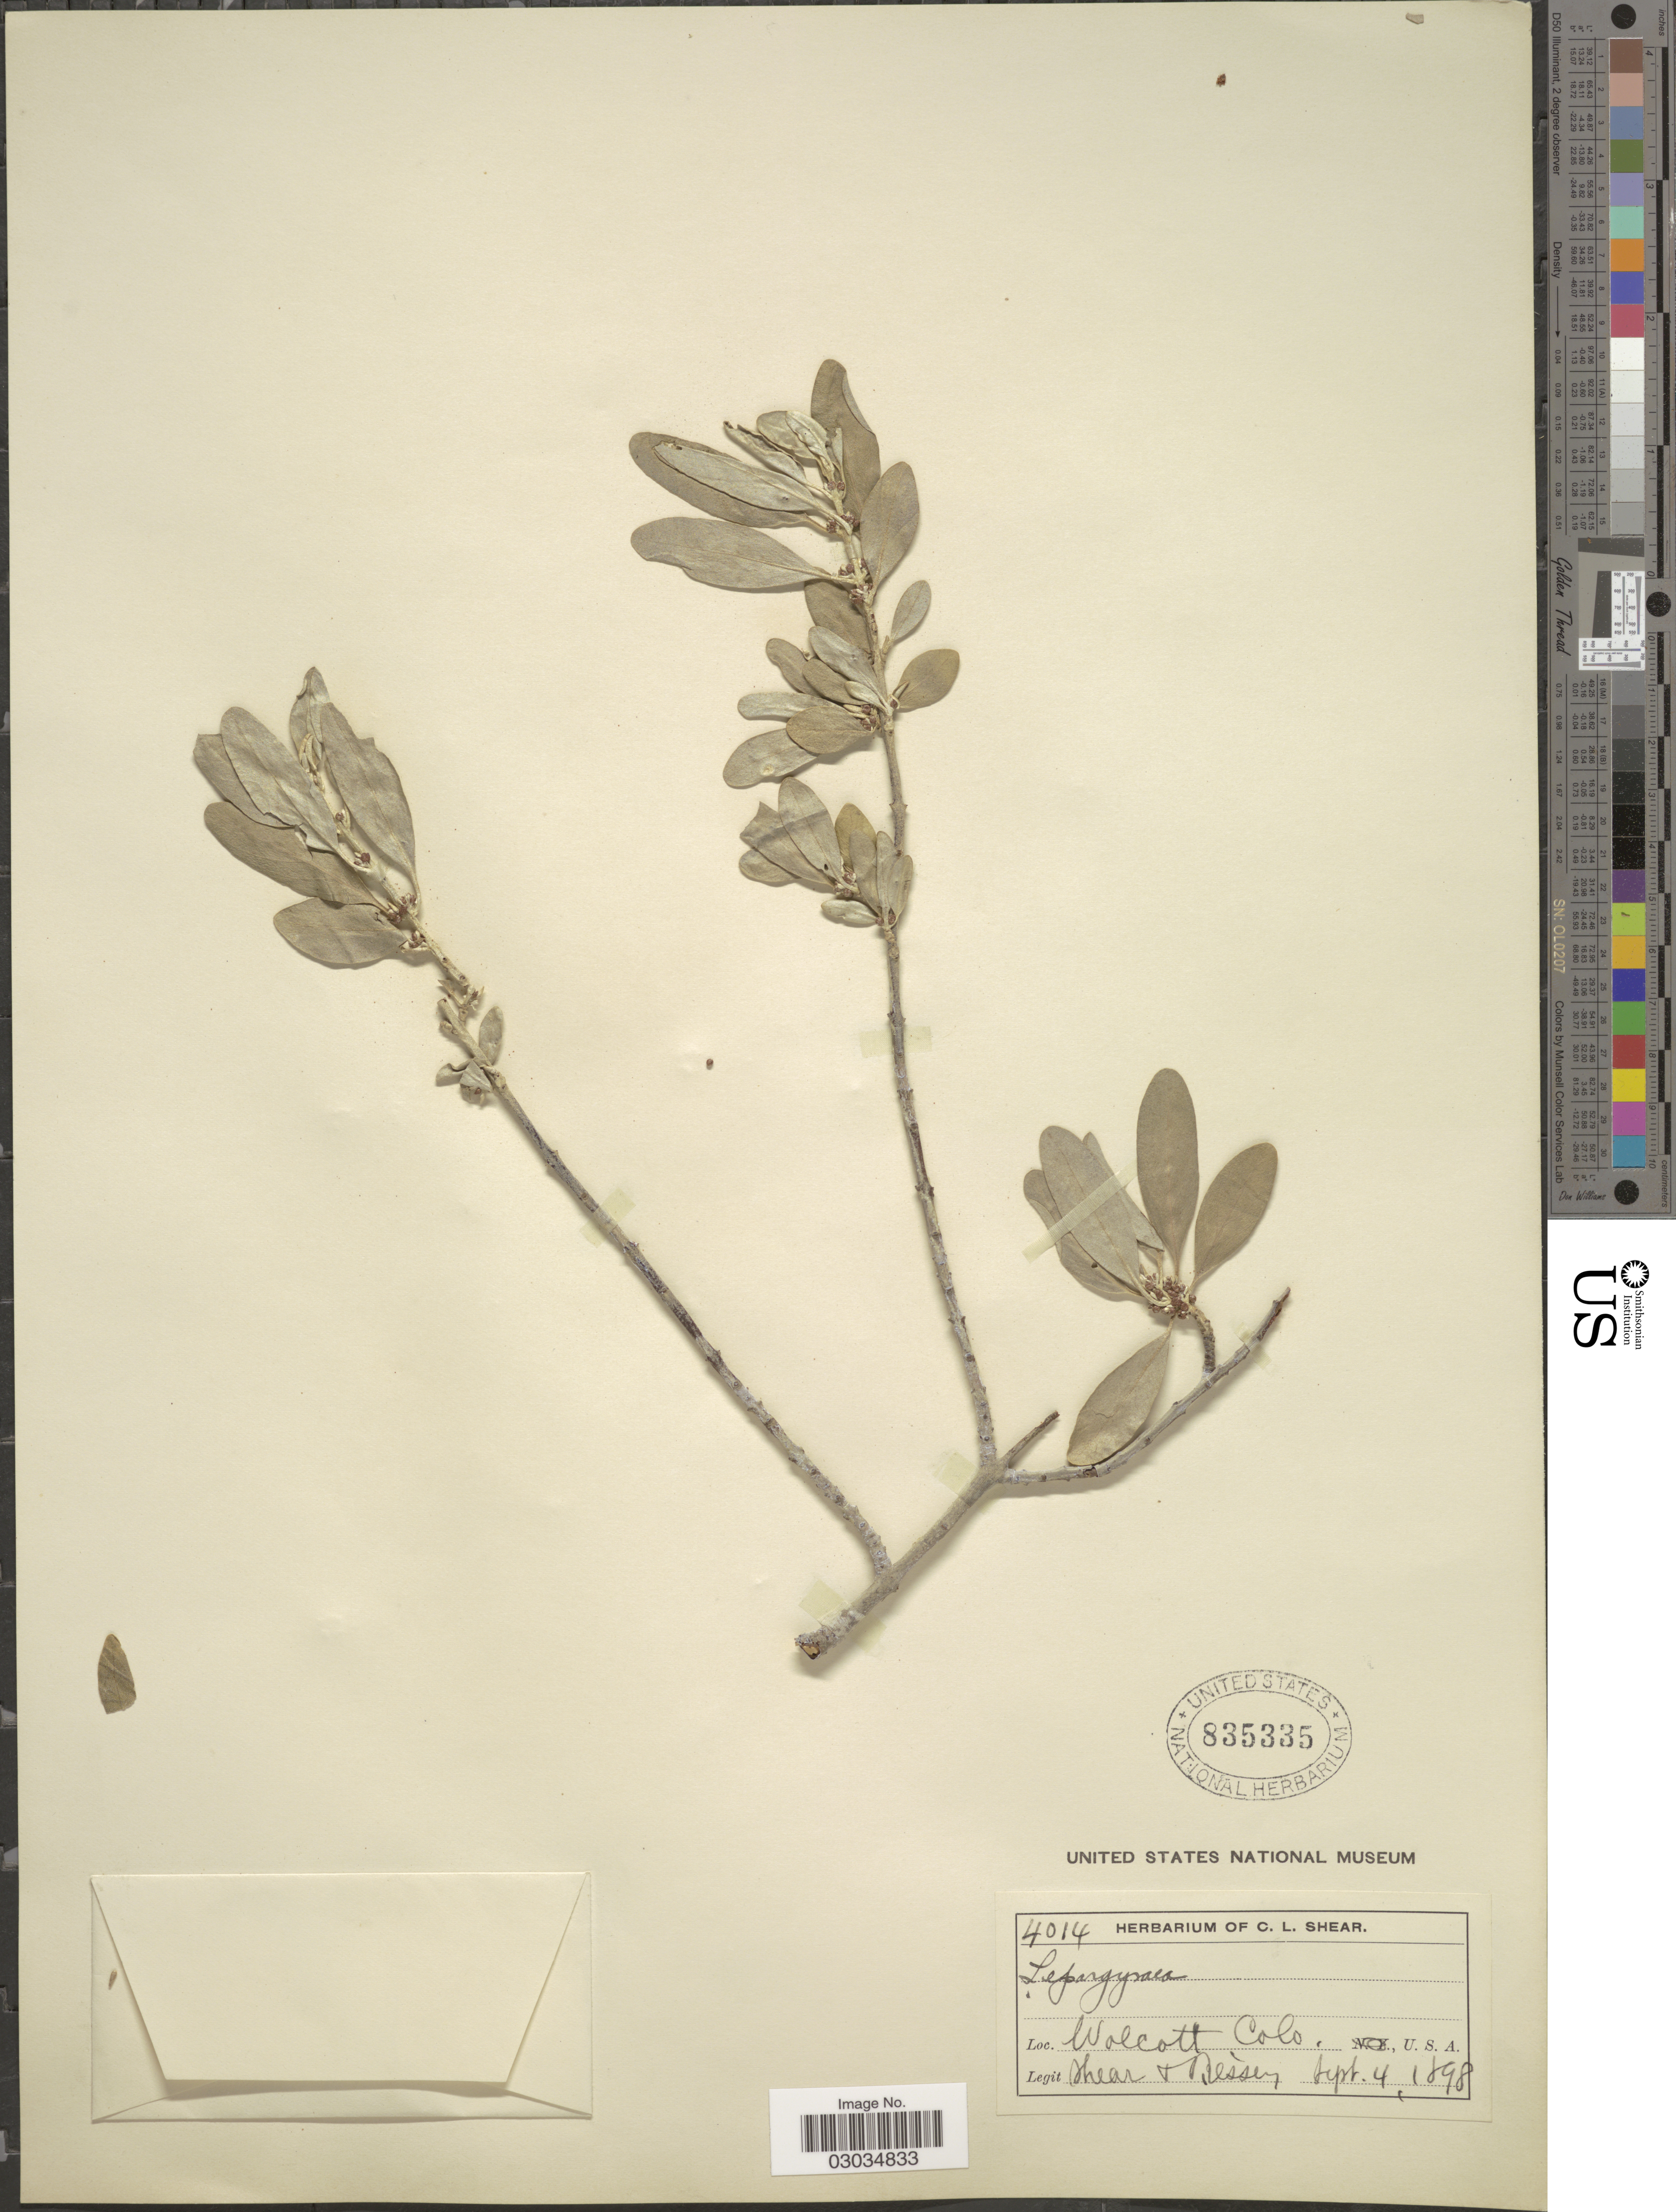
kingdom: Plantae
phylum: Tracheophyta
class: Magnoliopsida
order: Rosales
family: Elaeagnaceae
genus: Shepherdia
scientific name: Shepherdia argentea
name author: (Pursh) Nutt.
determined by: Strong, Mark T., (BOT), Smithsonian Institution - National Museum of Natural History (UNITED STATES)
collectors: -- Shear & -. Bessey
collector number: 4014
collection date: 1898-09-04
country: United States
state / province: Colorado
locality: Wolcott.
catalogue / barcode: US 835335